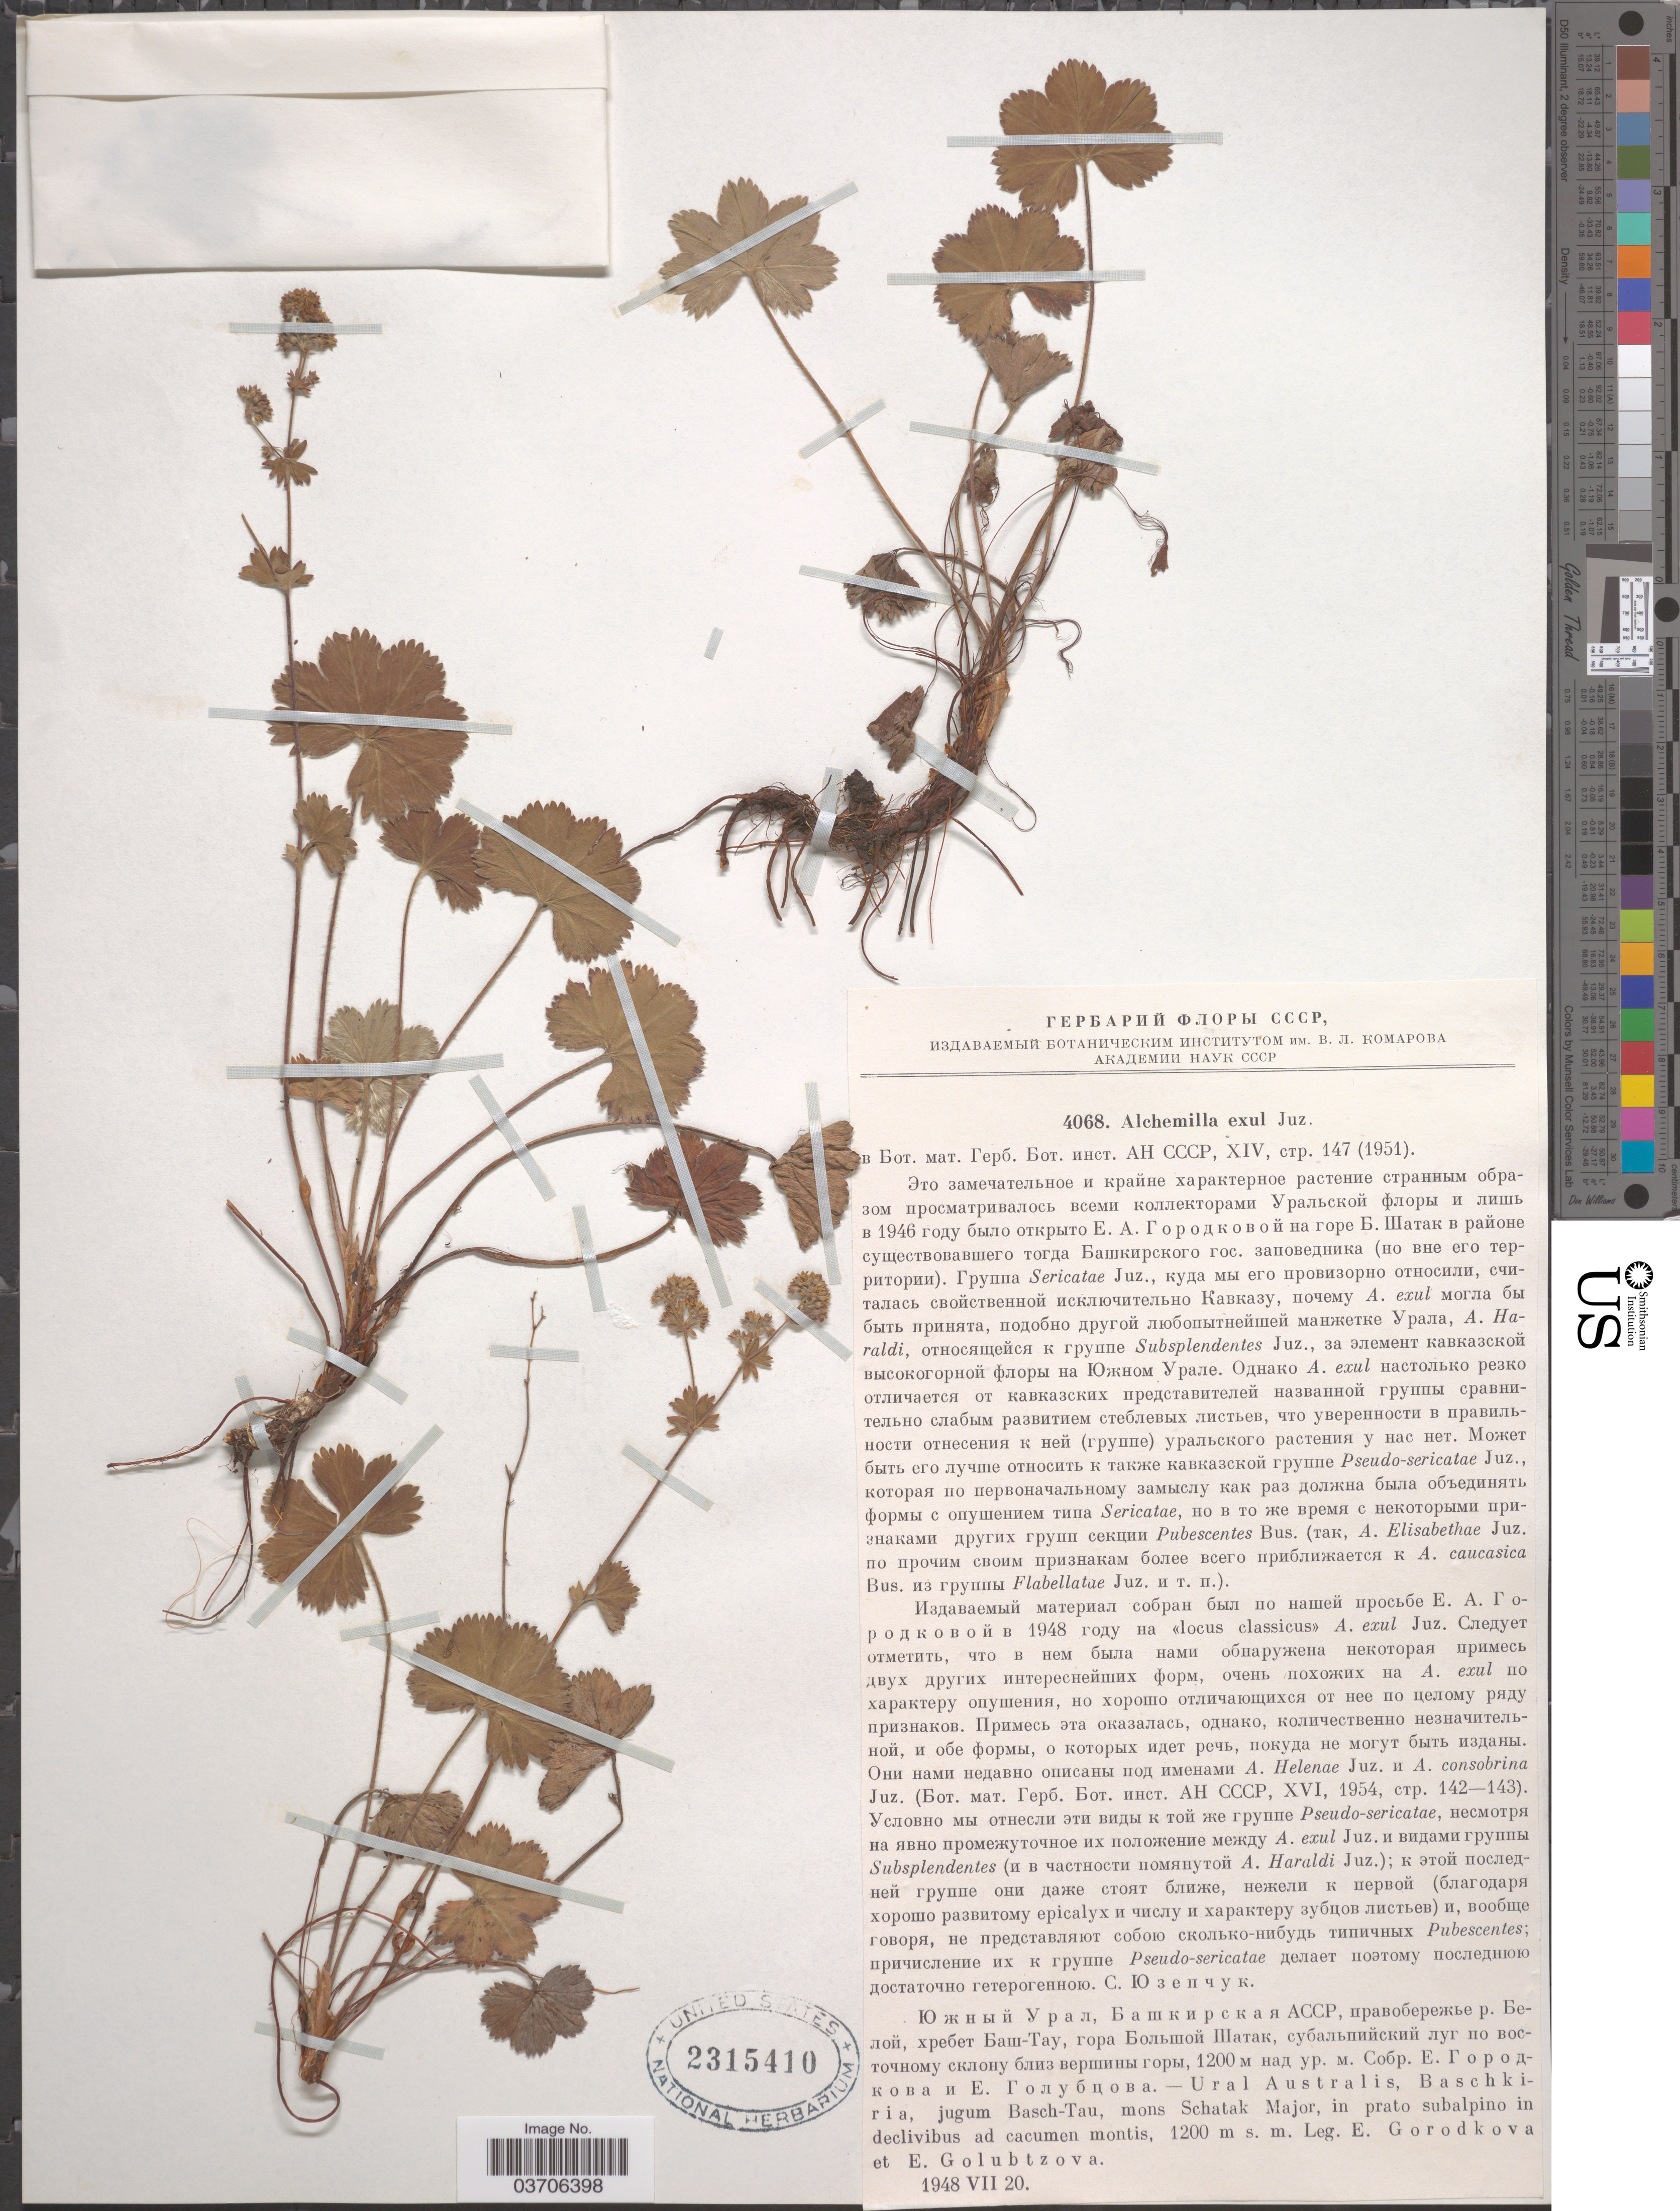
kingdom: Plantae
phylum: Tracheophyta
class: Magnoliopsida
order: Rosales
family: Rosaceae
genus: Alchemilla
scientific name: Alchemilla exul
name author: Juz.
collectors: E. Gorodkova & E. Golubtzova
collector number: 4068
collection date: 1948-07-20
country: Russian Federation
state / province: Bashkortostan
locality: Ural Australis, Baschkiria, jugum Basch-Tau, mons Schatak Major.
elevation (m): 1200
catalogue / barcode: US 2315410